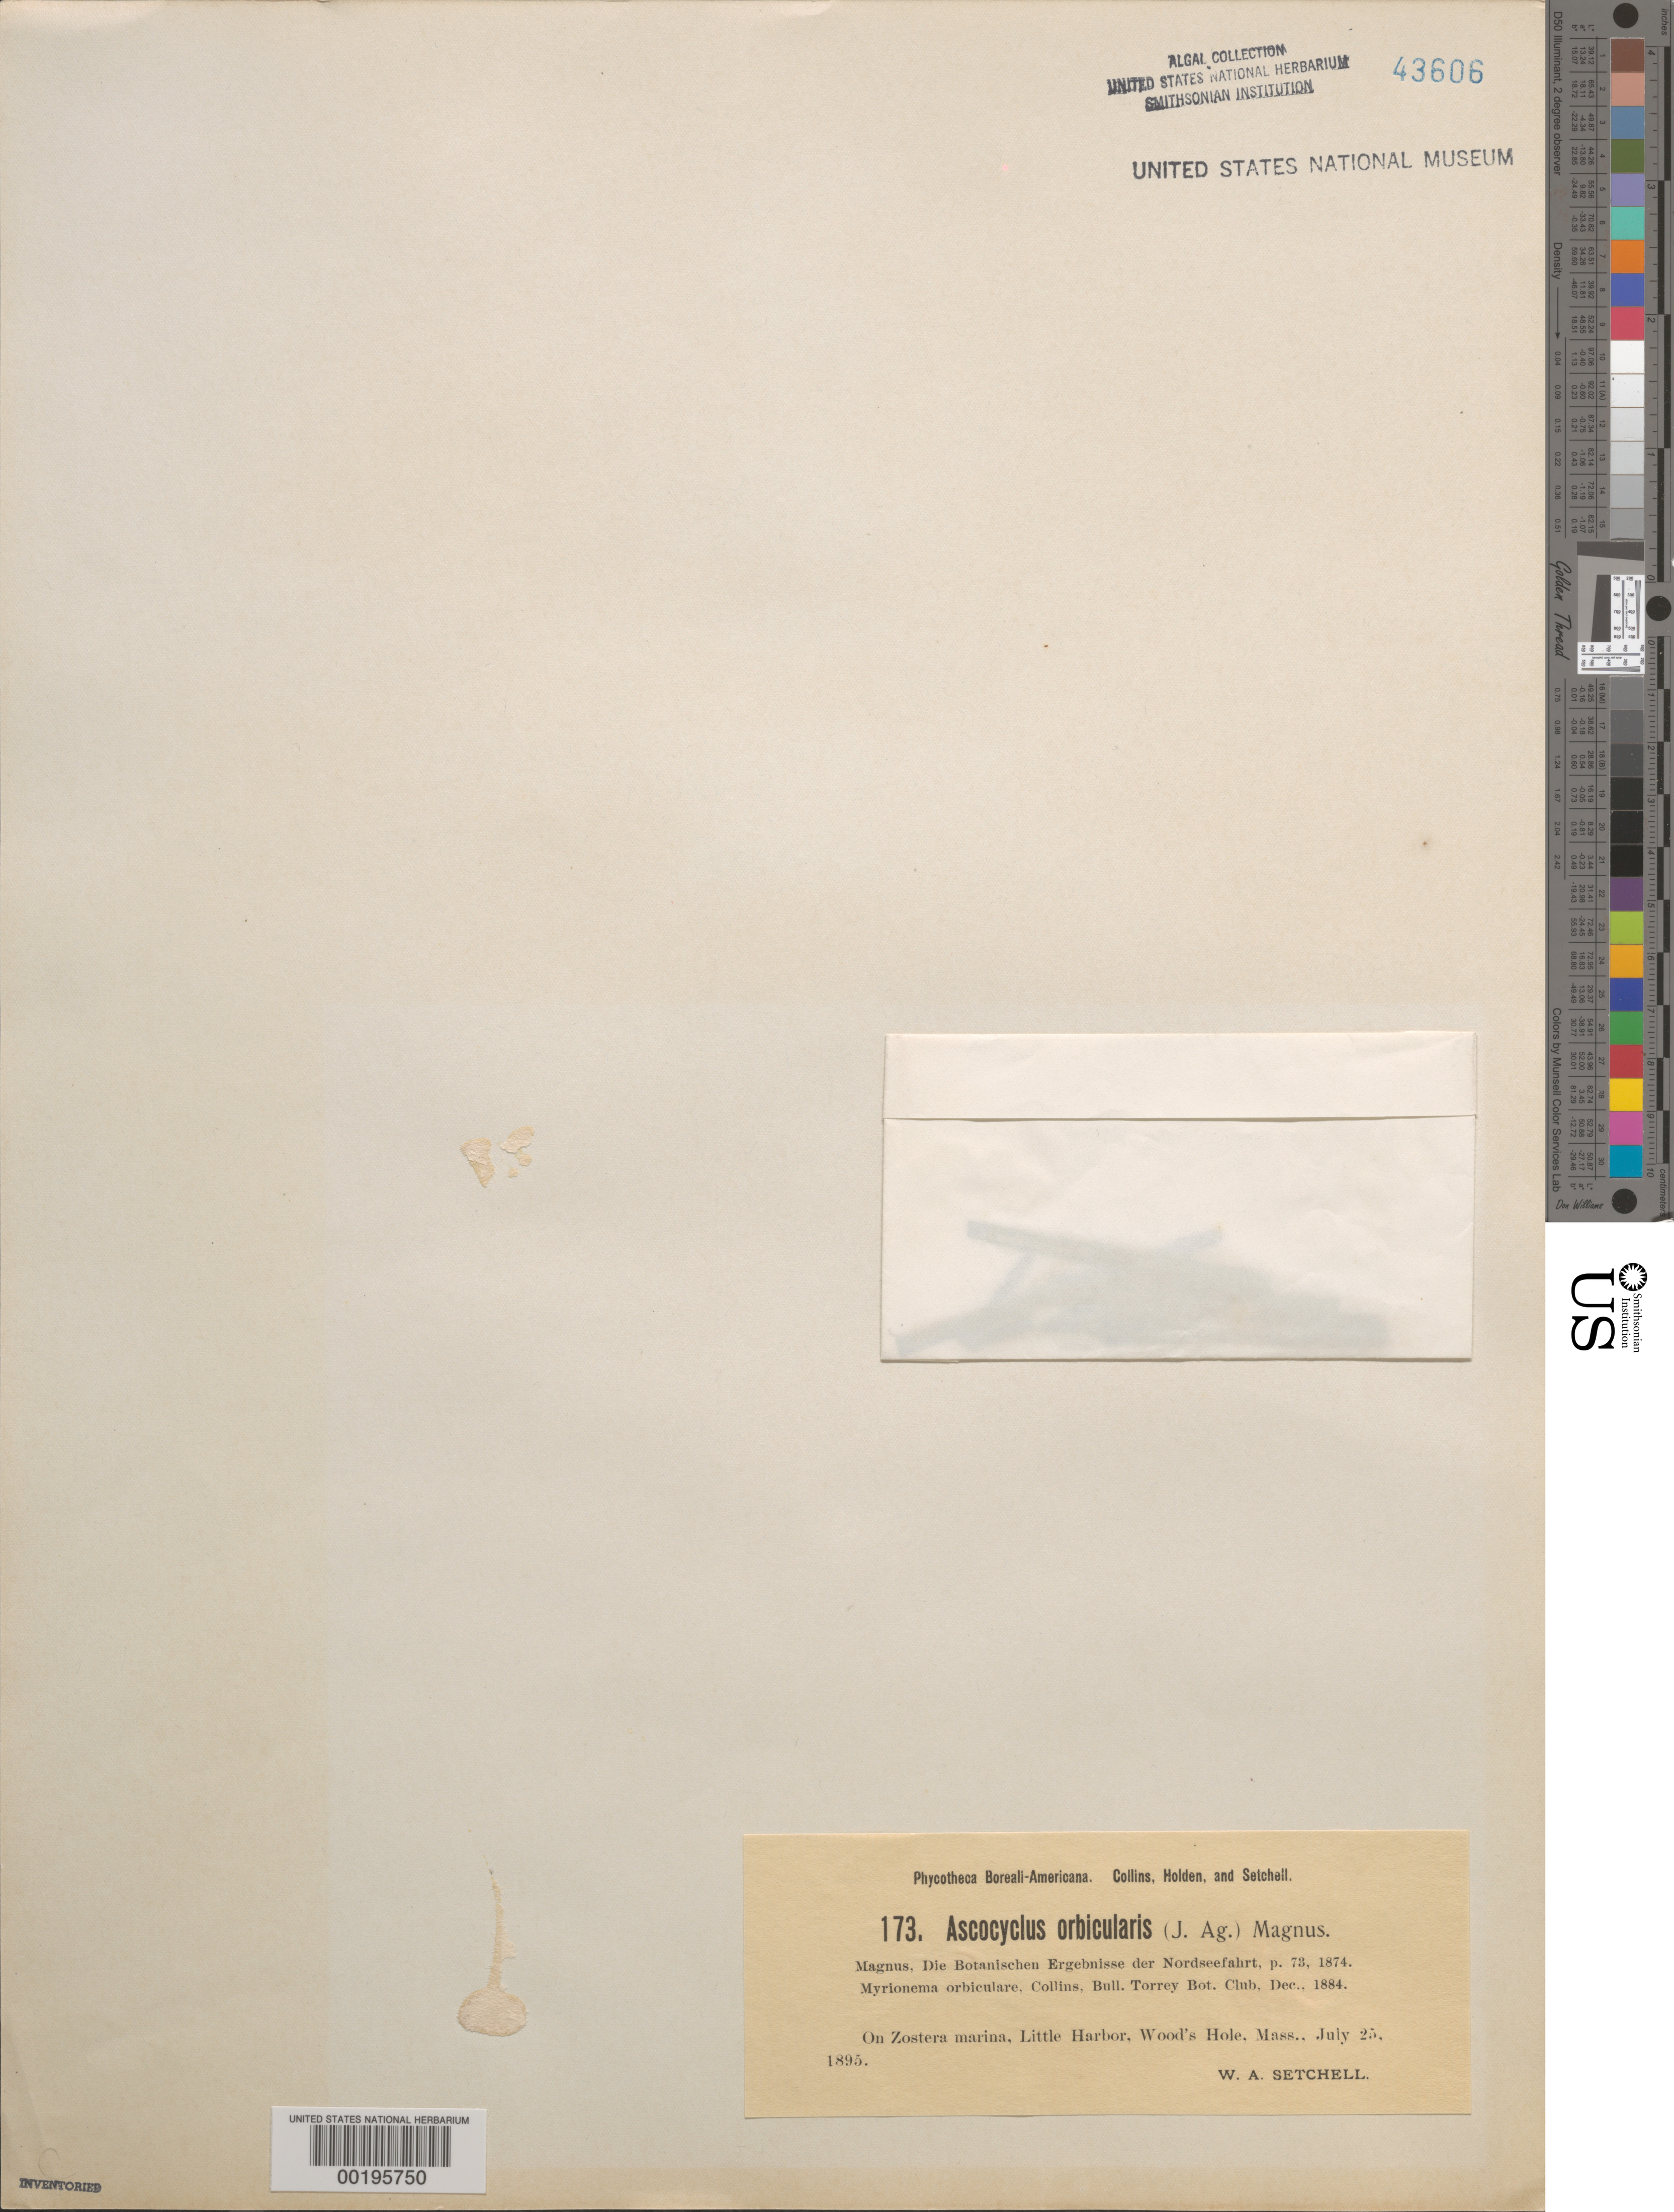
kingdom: Chromista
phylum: Ochrophyta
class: Phaeophyceae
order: Ectocarpales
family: Chordariaceae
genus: Ascocyclus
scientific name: Ascocyclus orbicularis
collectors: W. Setchell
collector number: PB-A 173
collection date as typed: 25 Jul 1895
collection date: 1895-07-25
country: United States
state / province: Massachusetts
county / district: Barnstable County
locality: Woods Hole, Little Harbor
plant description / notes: Collins, Holden & Setchell, Phycotheca Boreali-Americana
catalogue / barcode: US 43606